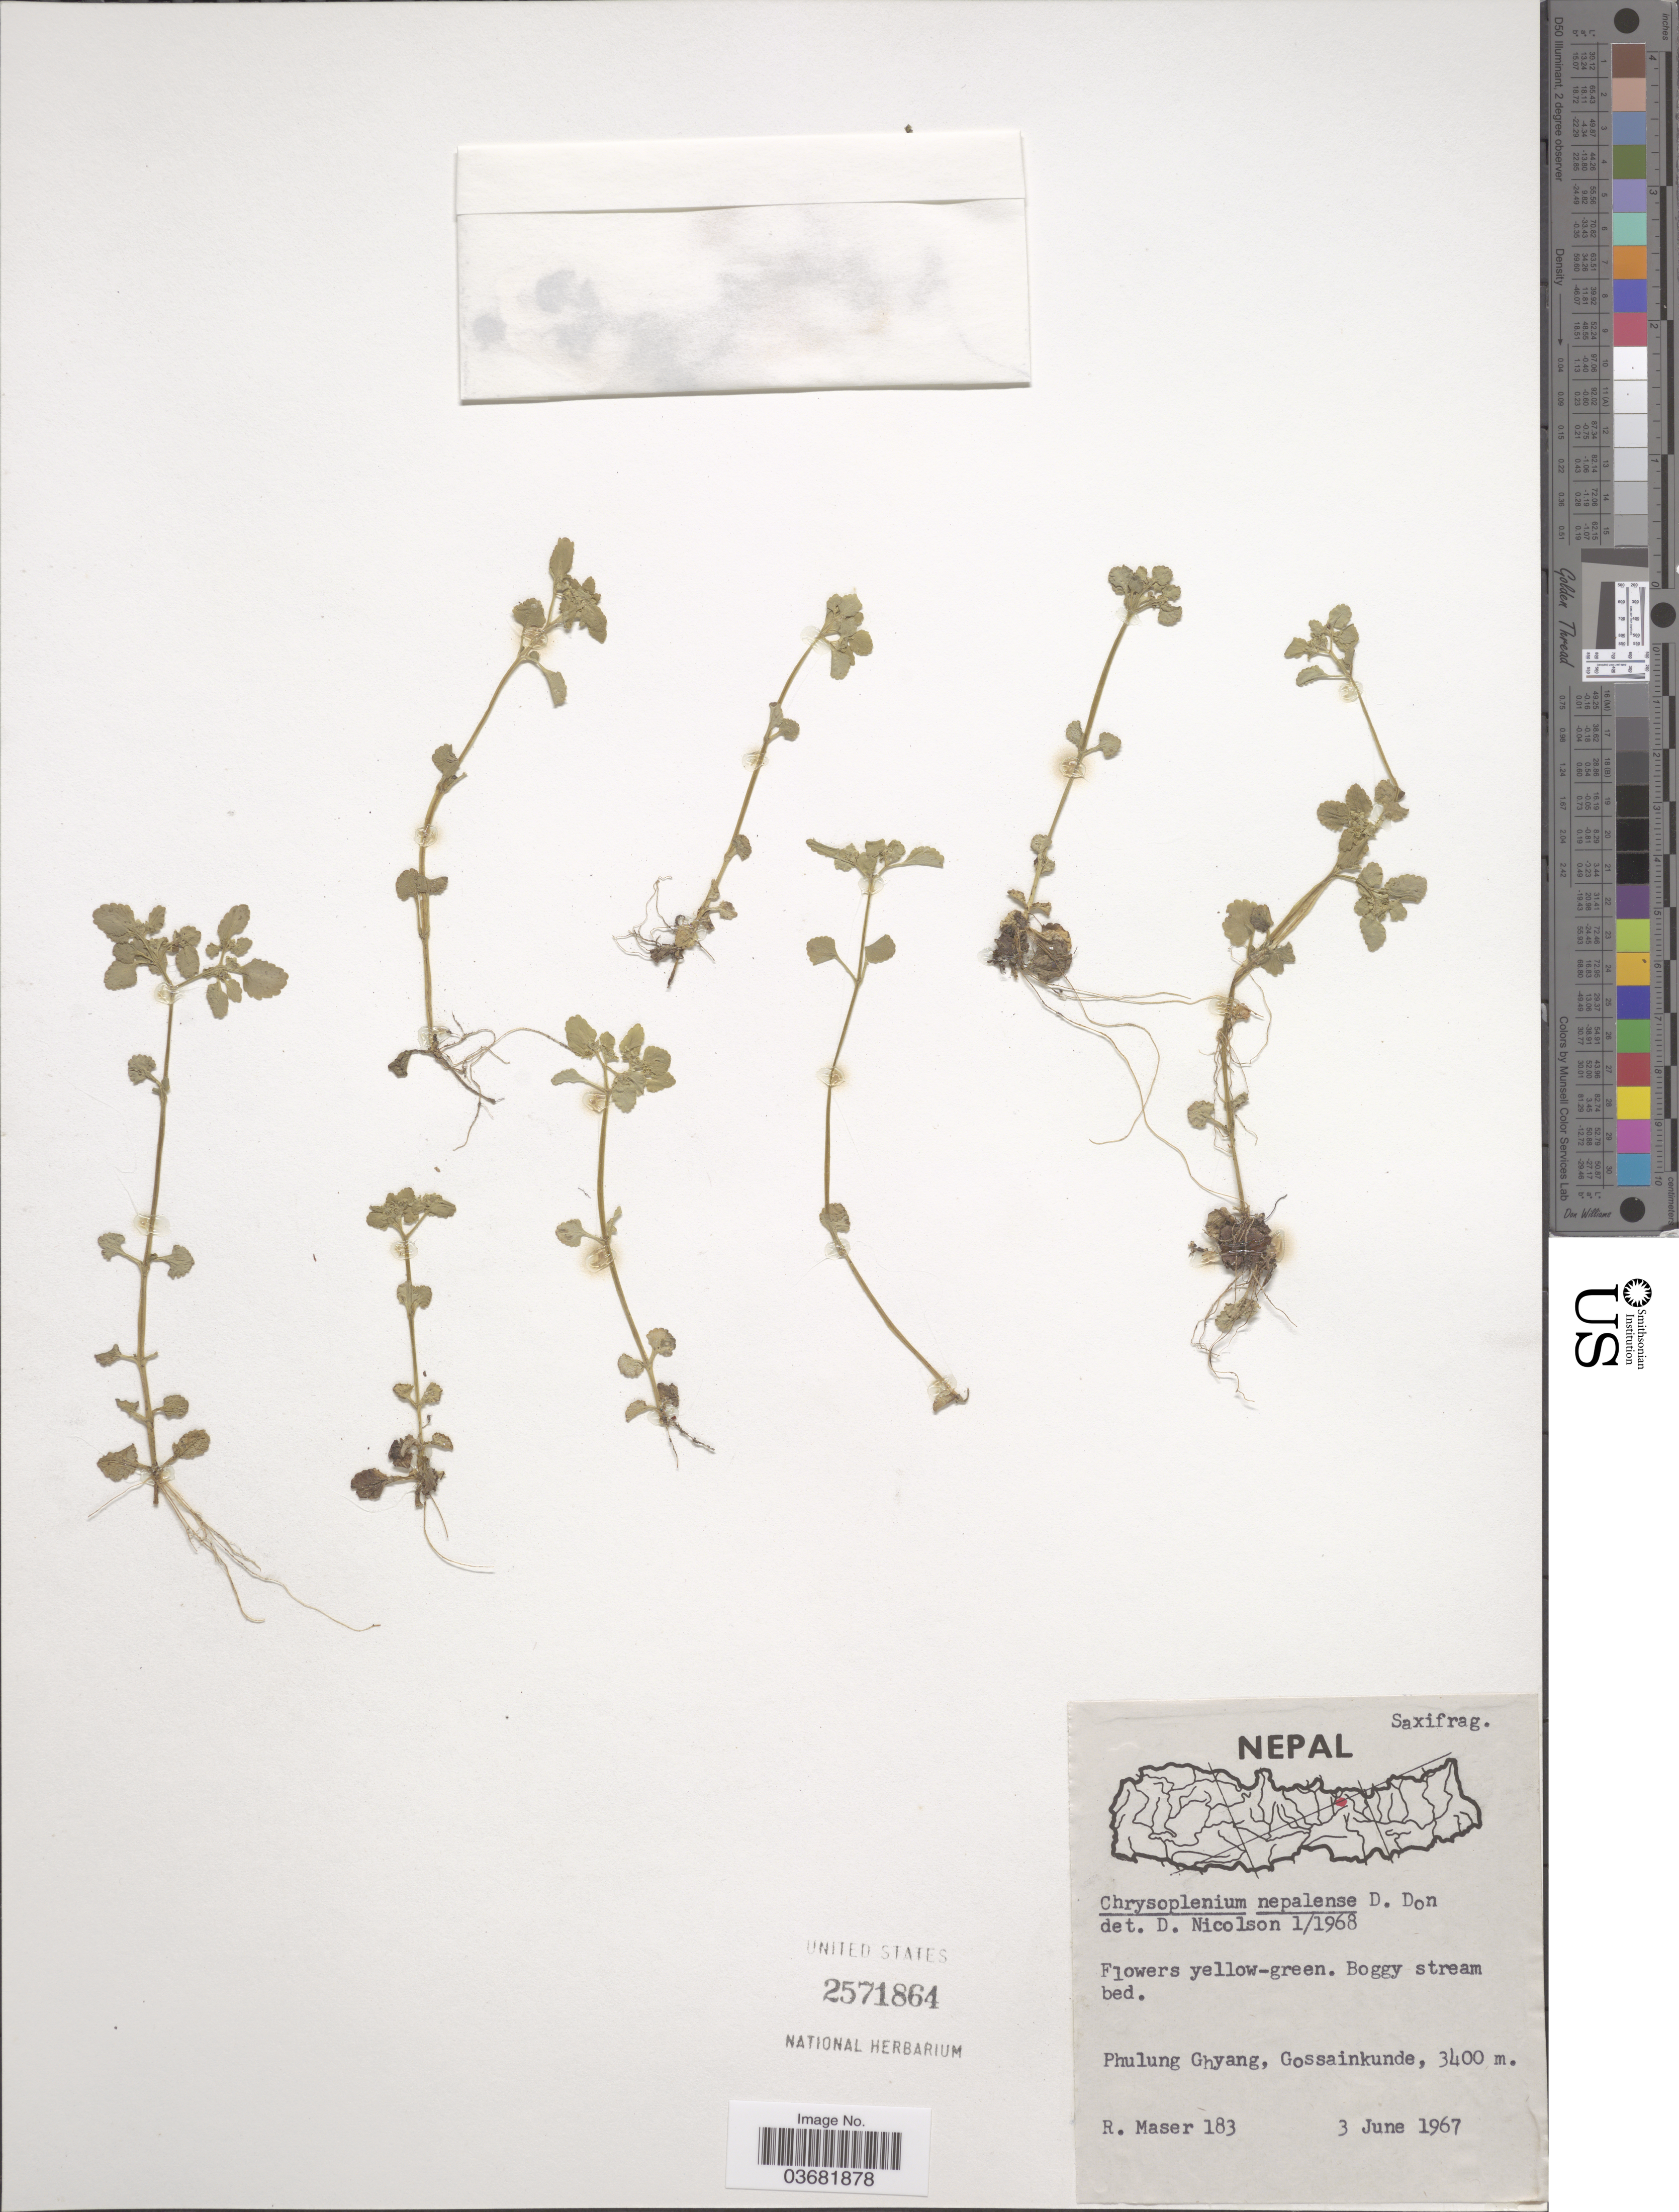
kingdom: Plantae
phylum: Tracheophyta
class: Magnoliopsida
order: Saxifragales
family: Saxifragaceae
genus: Chrysosplenium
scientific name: Chrysosplenium nepalense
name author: D. Don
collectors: R. Maser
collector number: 183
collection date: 1967-06-03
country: Nepal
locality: Phulung Ghyang, Gossainkunde.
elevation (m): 3400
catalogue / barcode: US 2571864